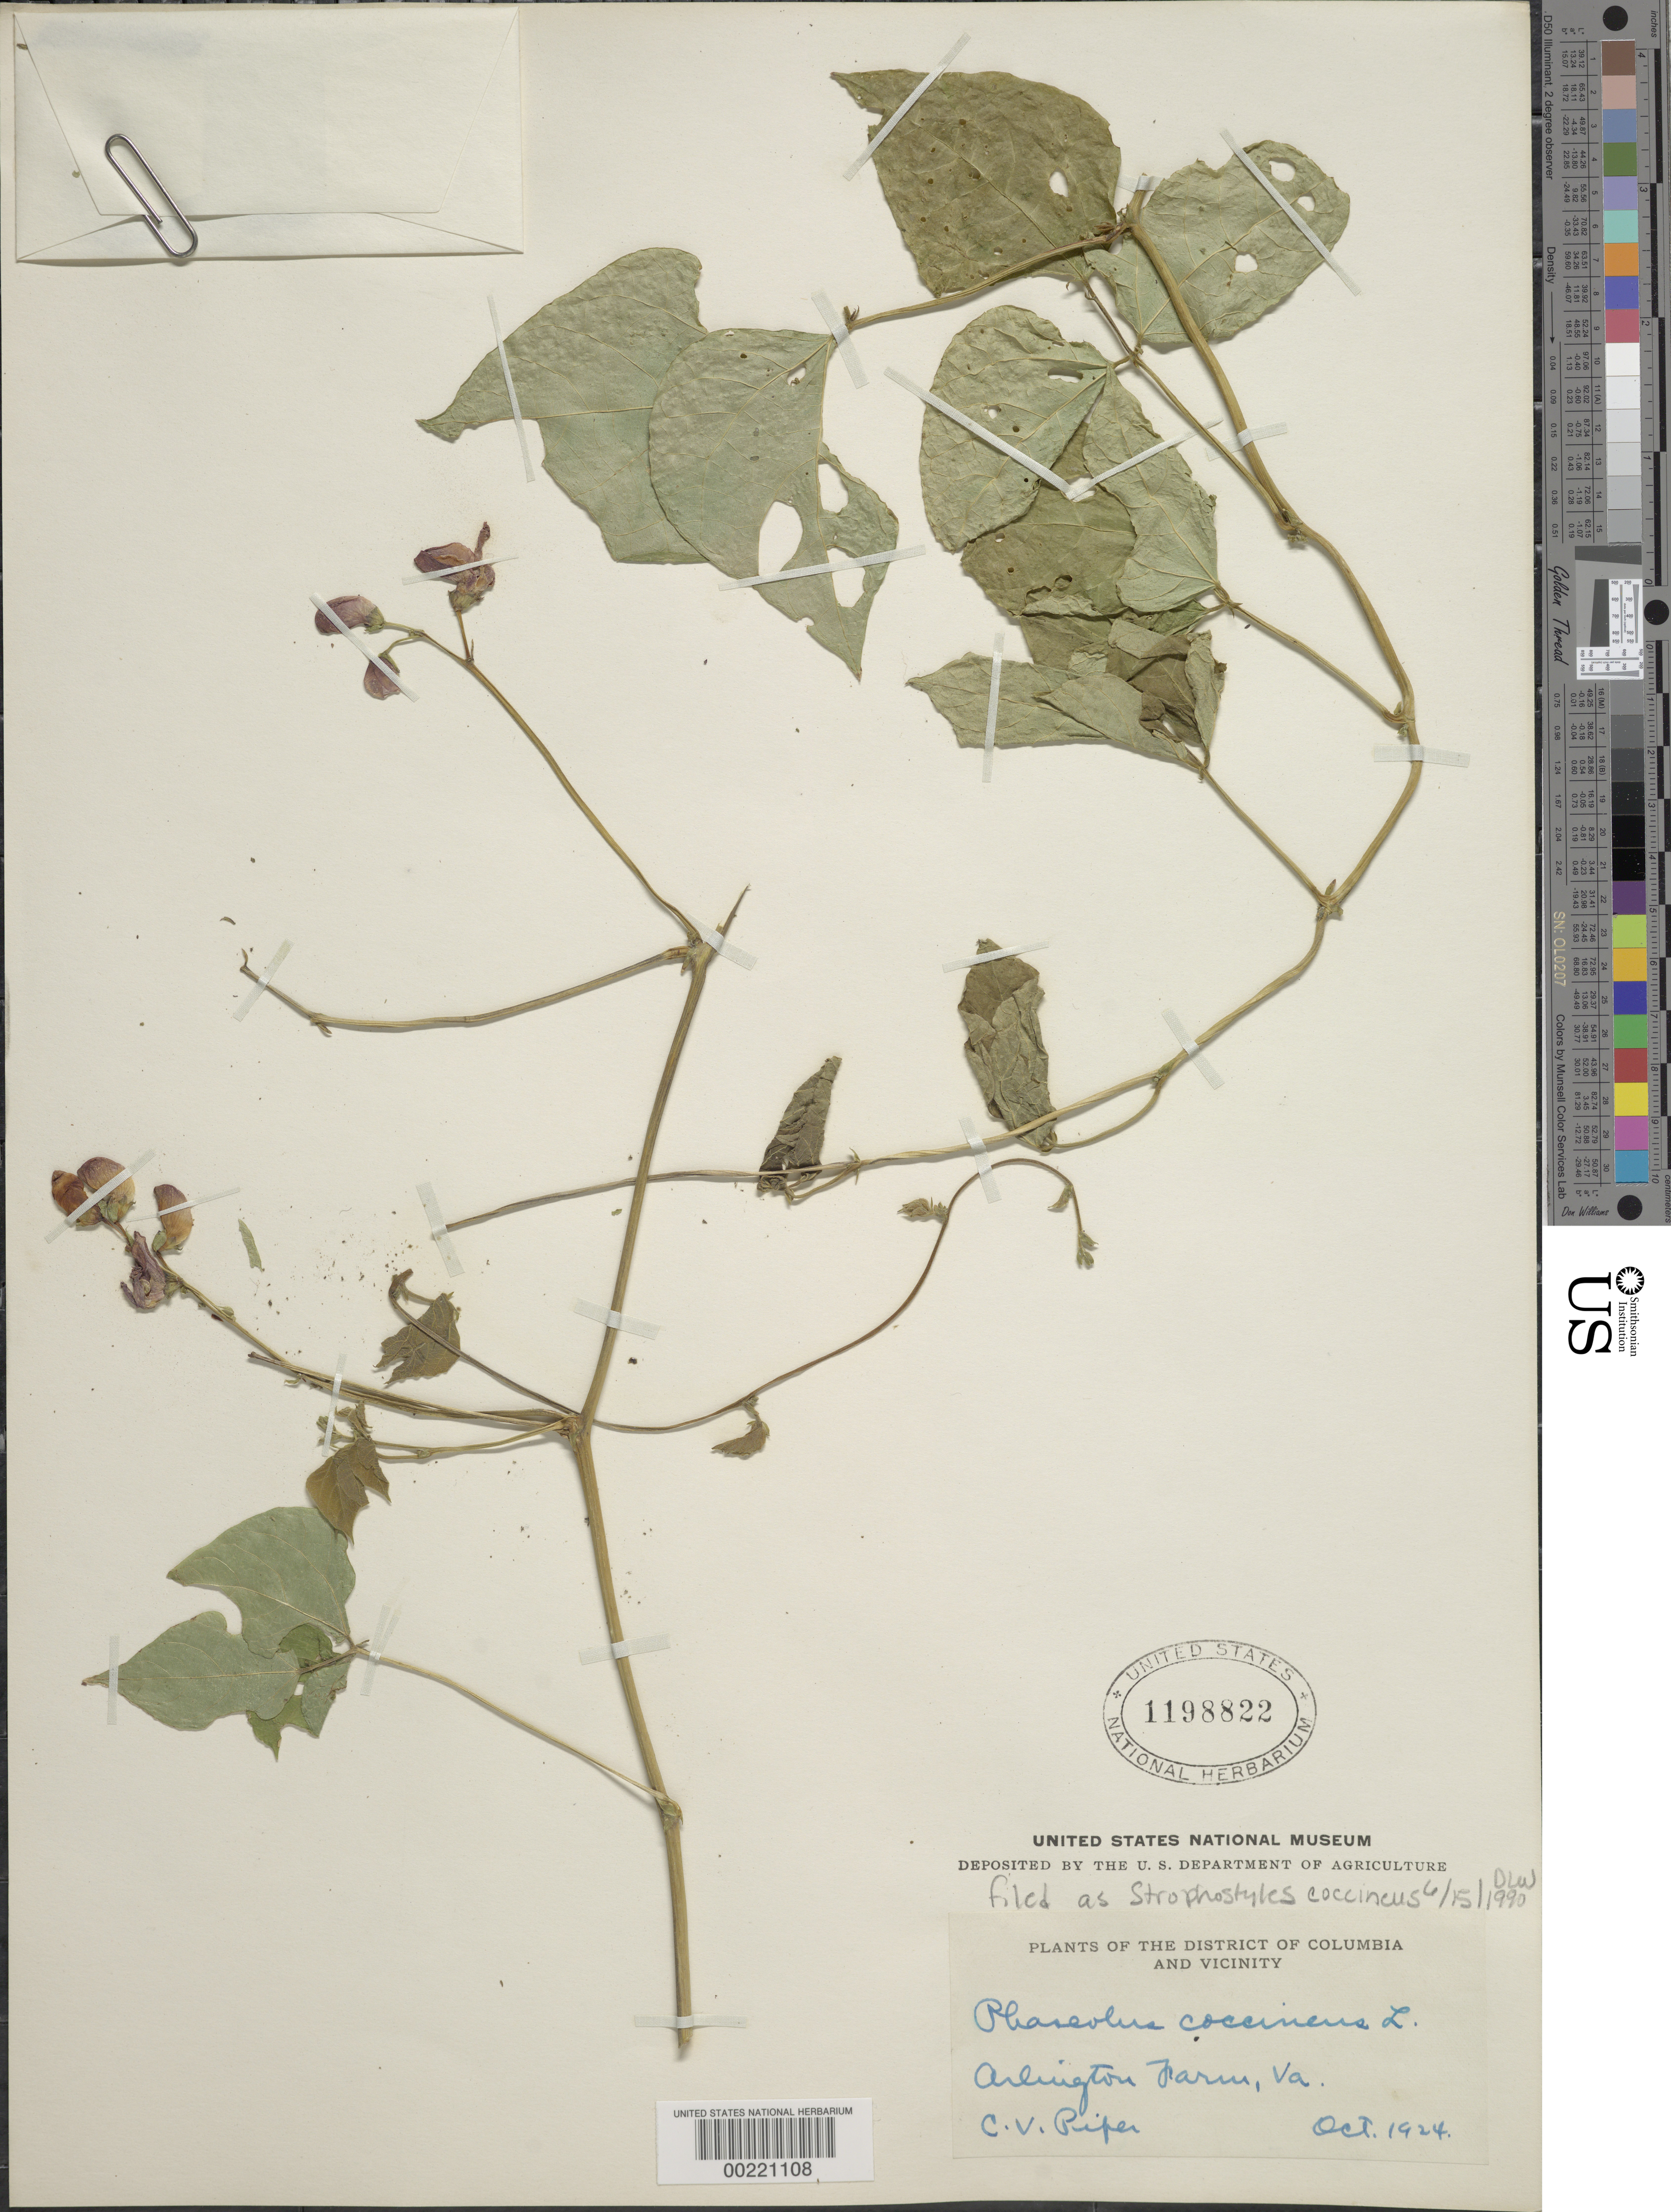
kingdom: Plantae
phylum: Tracheophyta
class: Magnoliopsida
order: Fabales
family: Fabaceae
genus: Phaseolus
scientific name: Phaseolus coccineus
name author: L.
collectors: C. V. Piper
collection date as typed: Oct 1924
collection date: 1924-10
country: United States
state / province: Virginia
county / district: Arlington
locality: Arlington farms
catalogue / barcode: US 1198822